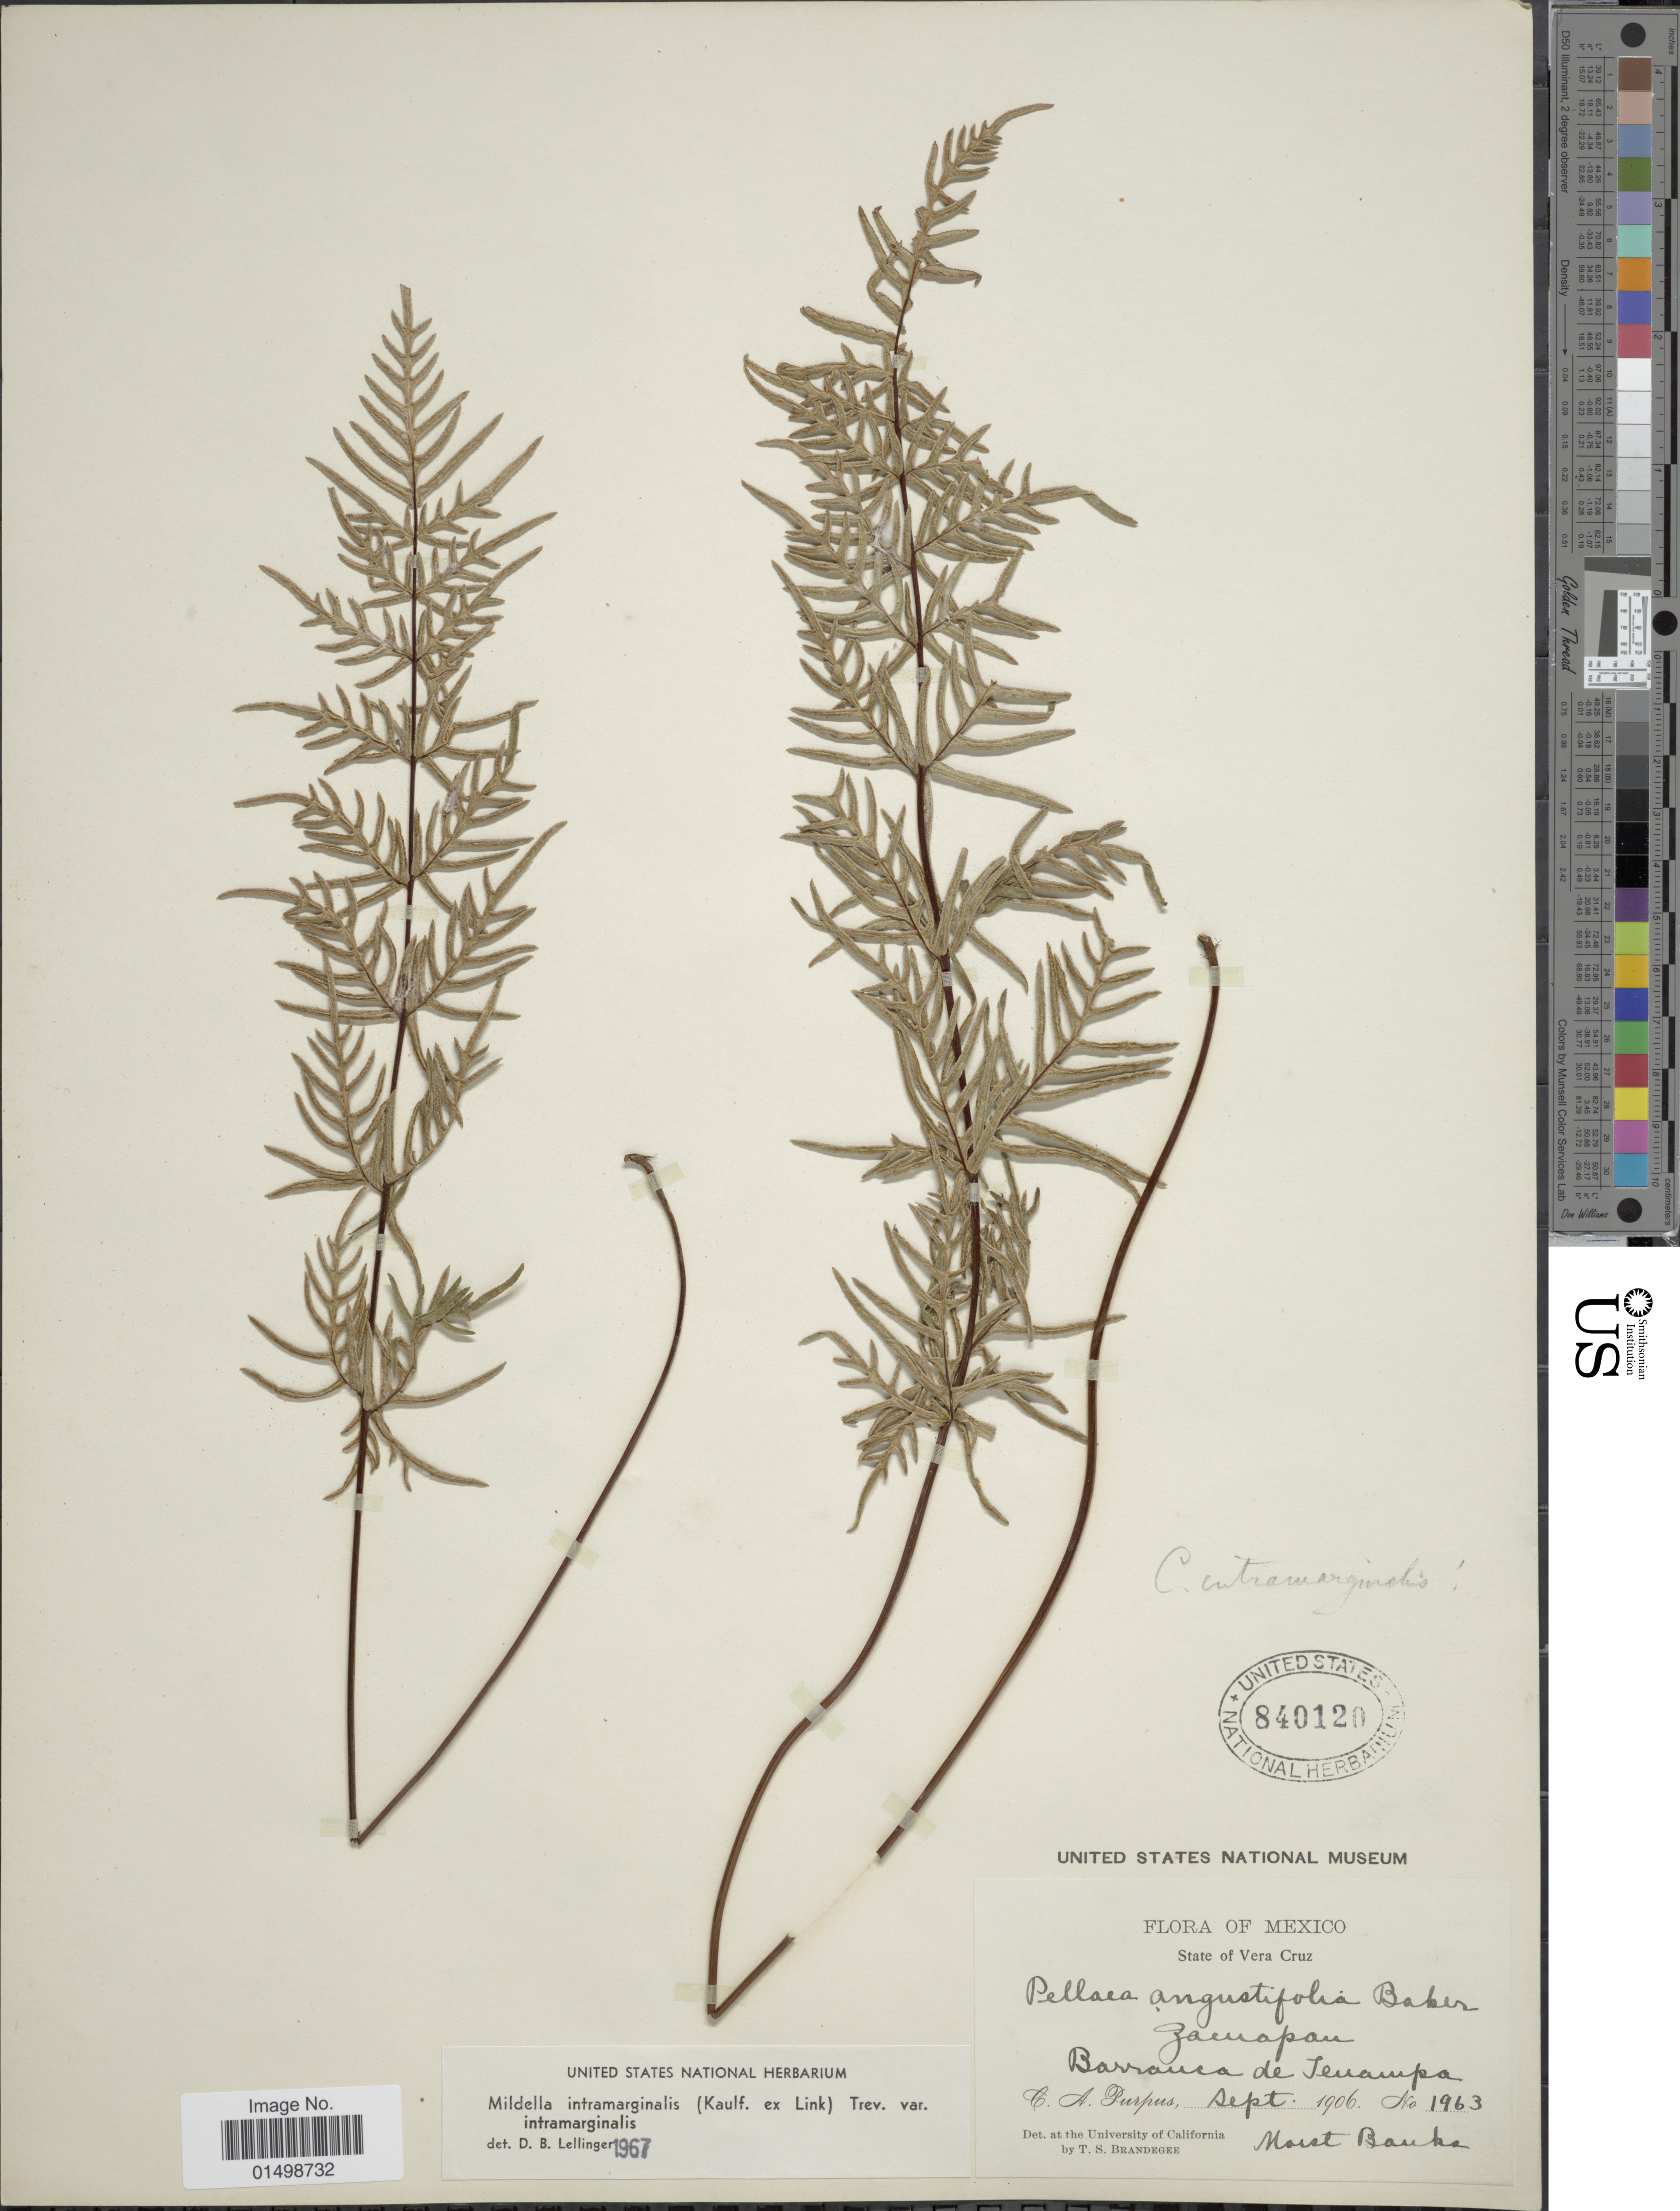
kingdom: Plantae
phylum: Tracheophyta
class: Polypodiopsida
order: Polypodiales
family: Pteridaceae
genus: Cheilanthes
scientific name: Cheilanthes intramarginalis var. intramarginalis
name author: (Kaulf.) Hook.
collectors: C. A. Purpus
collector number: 1963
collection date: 1906-09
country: Mexico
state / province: Veracruz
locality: Zacuapan, Barranca de Tenampa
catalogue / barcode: US 840120